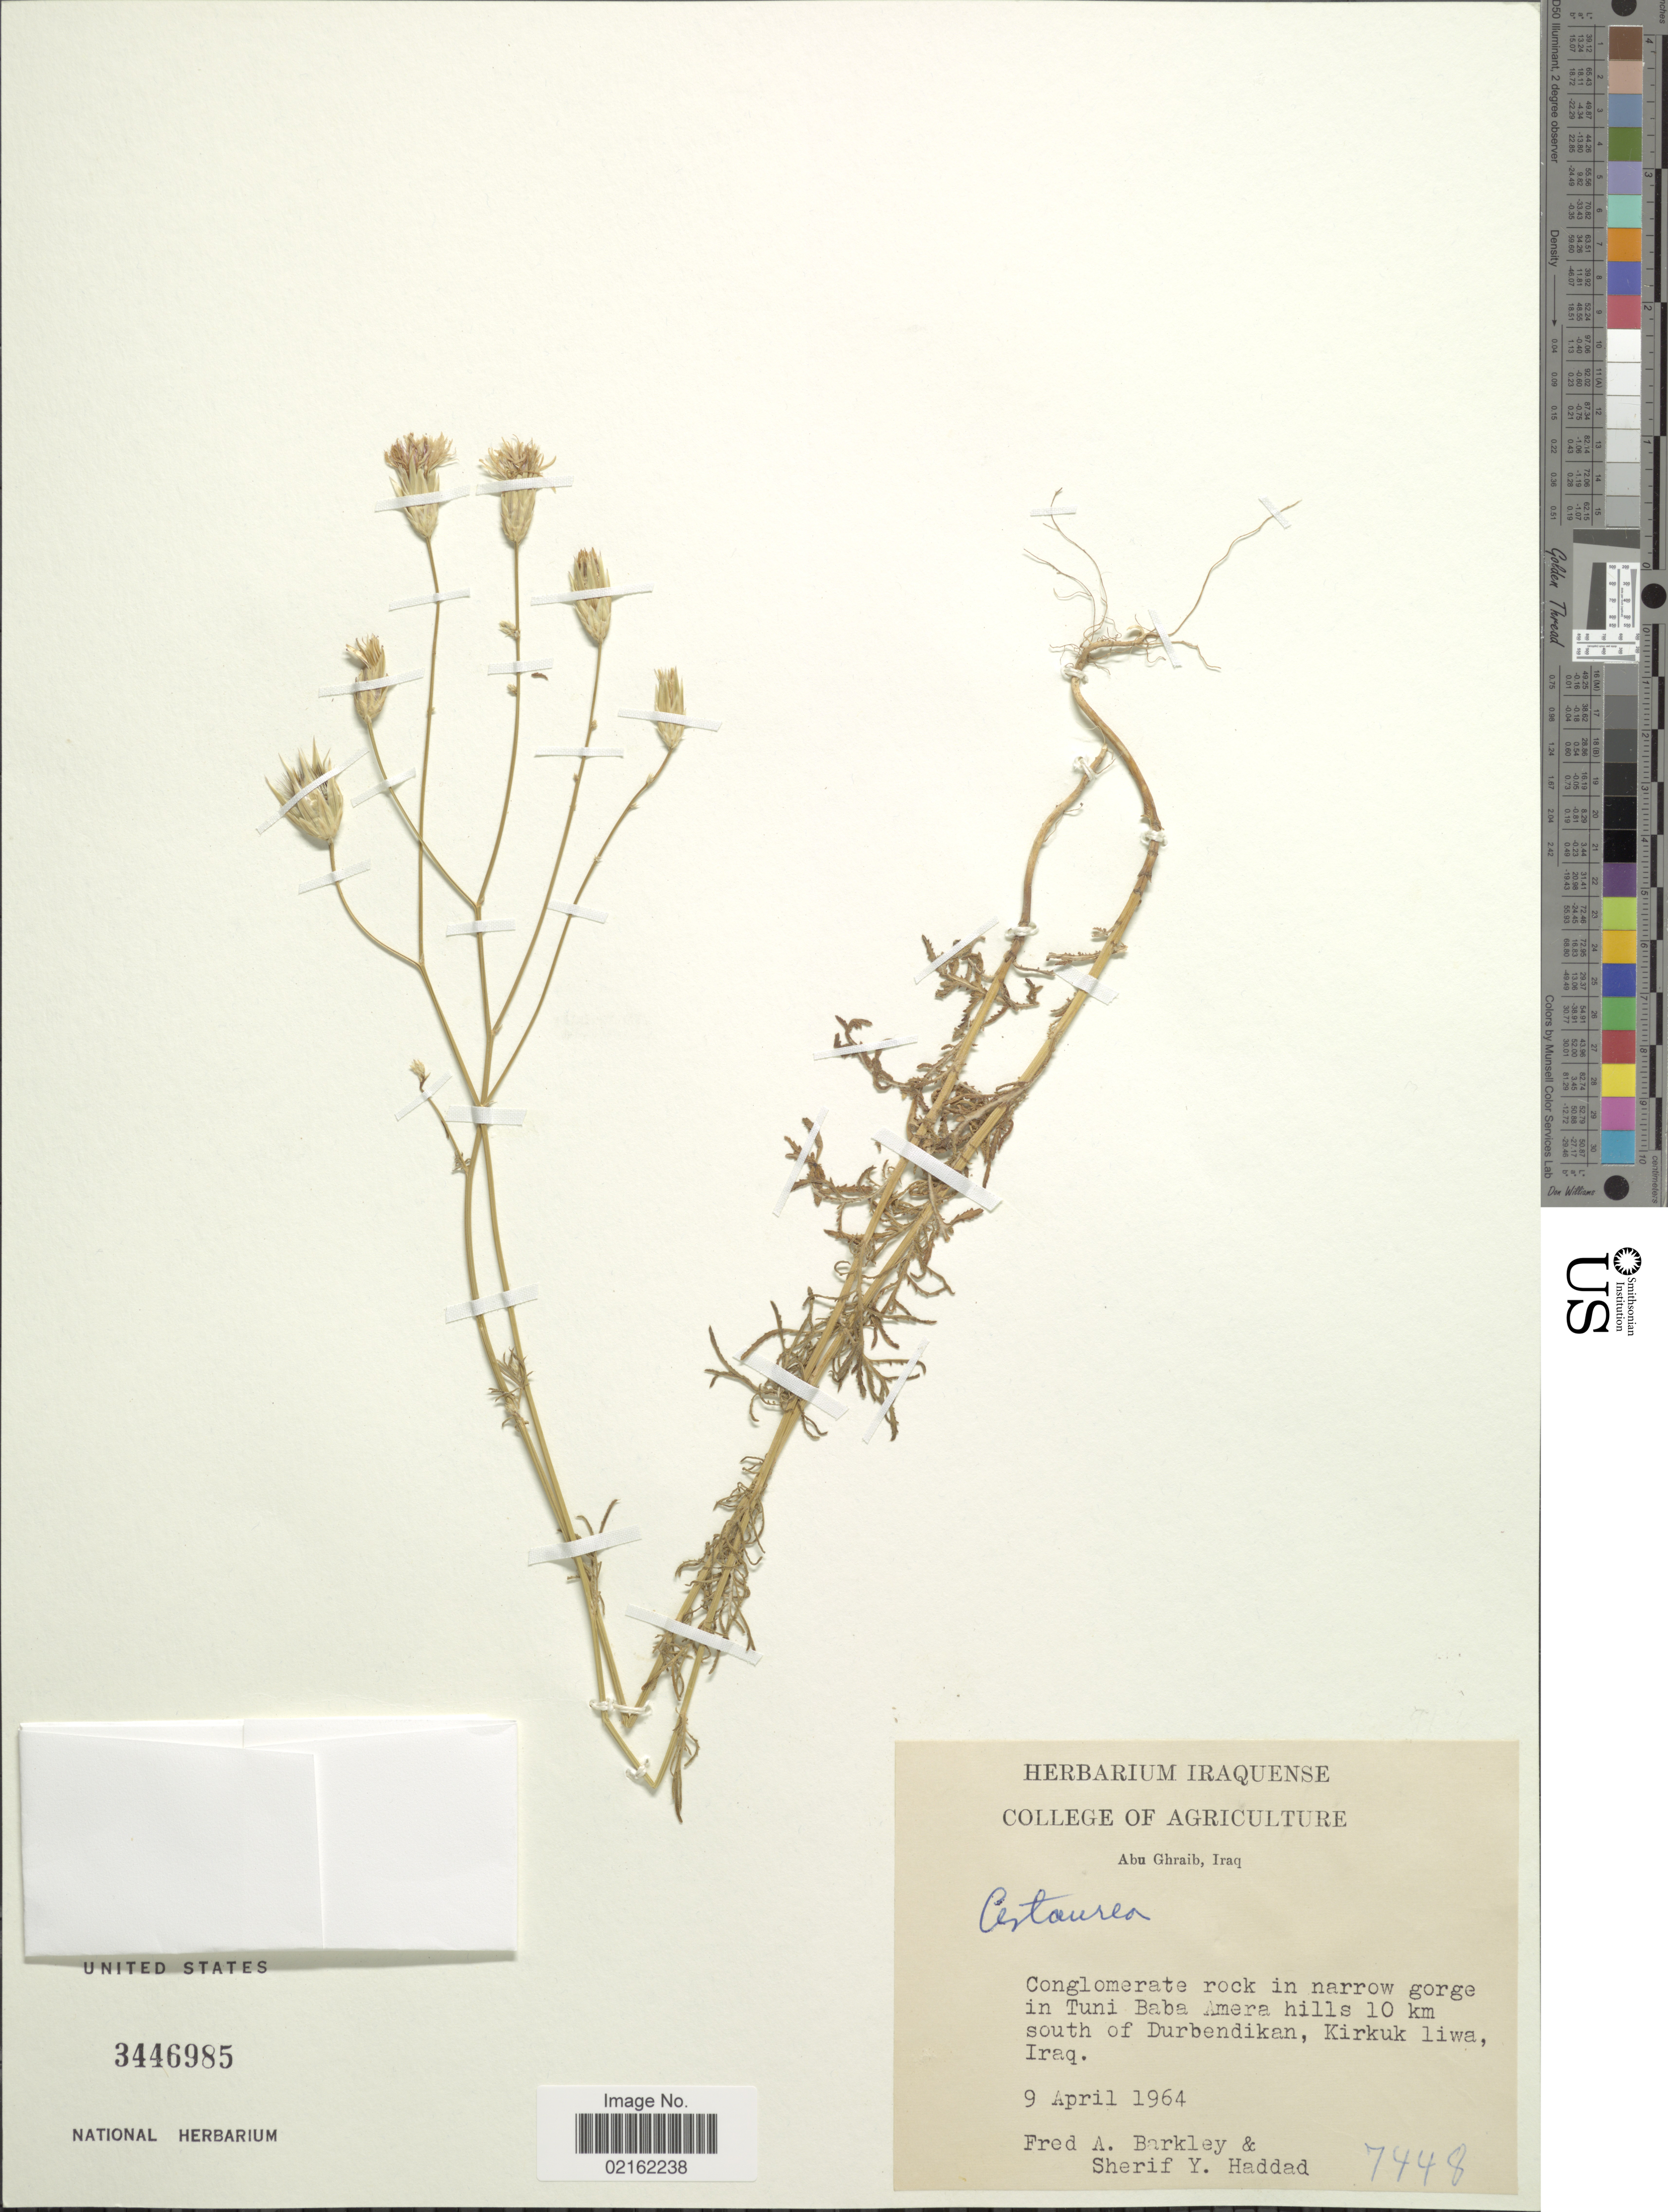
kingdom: Plantae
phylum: Tracheophyta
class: Magnoliopsida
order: Asterales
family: Asteraceae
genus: Centaurea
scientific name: Centaurea sp.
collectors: F. A. Barkley & S. Haddad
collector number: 7448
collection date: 1964-04-09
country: Iraq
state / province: Kirkūk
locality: Tuni Baba Amera hills 10 km south of Durbendikan, Kirkuk liwa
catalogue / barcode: US 3446985